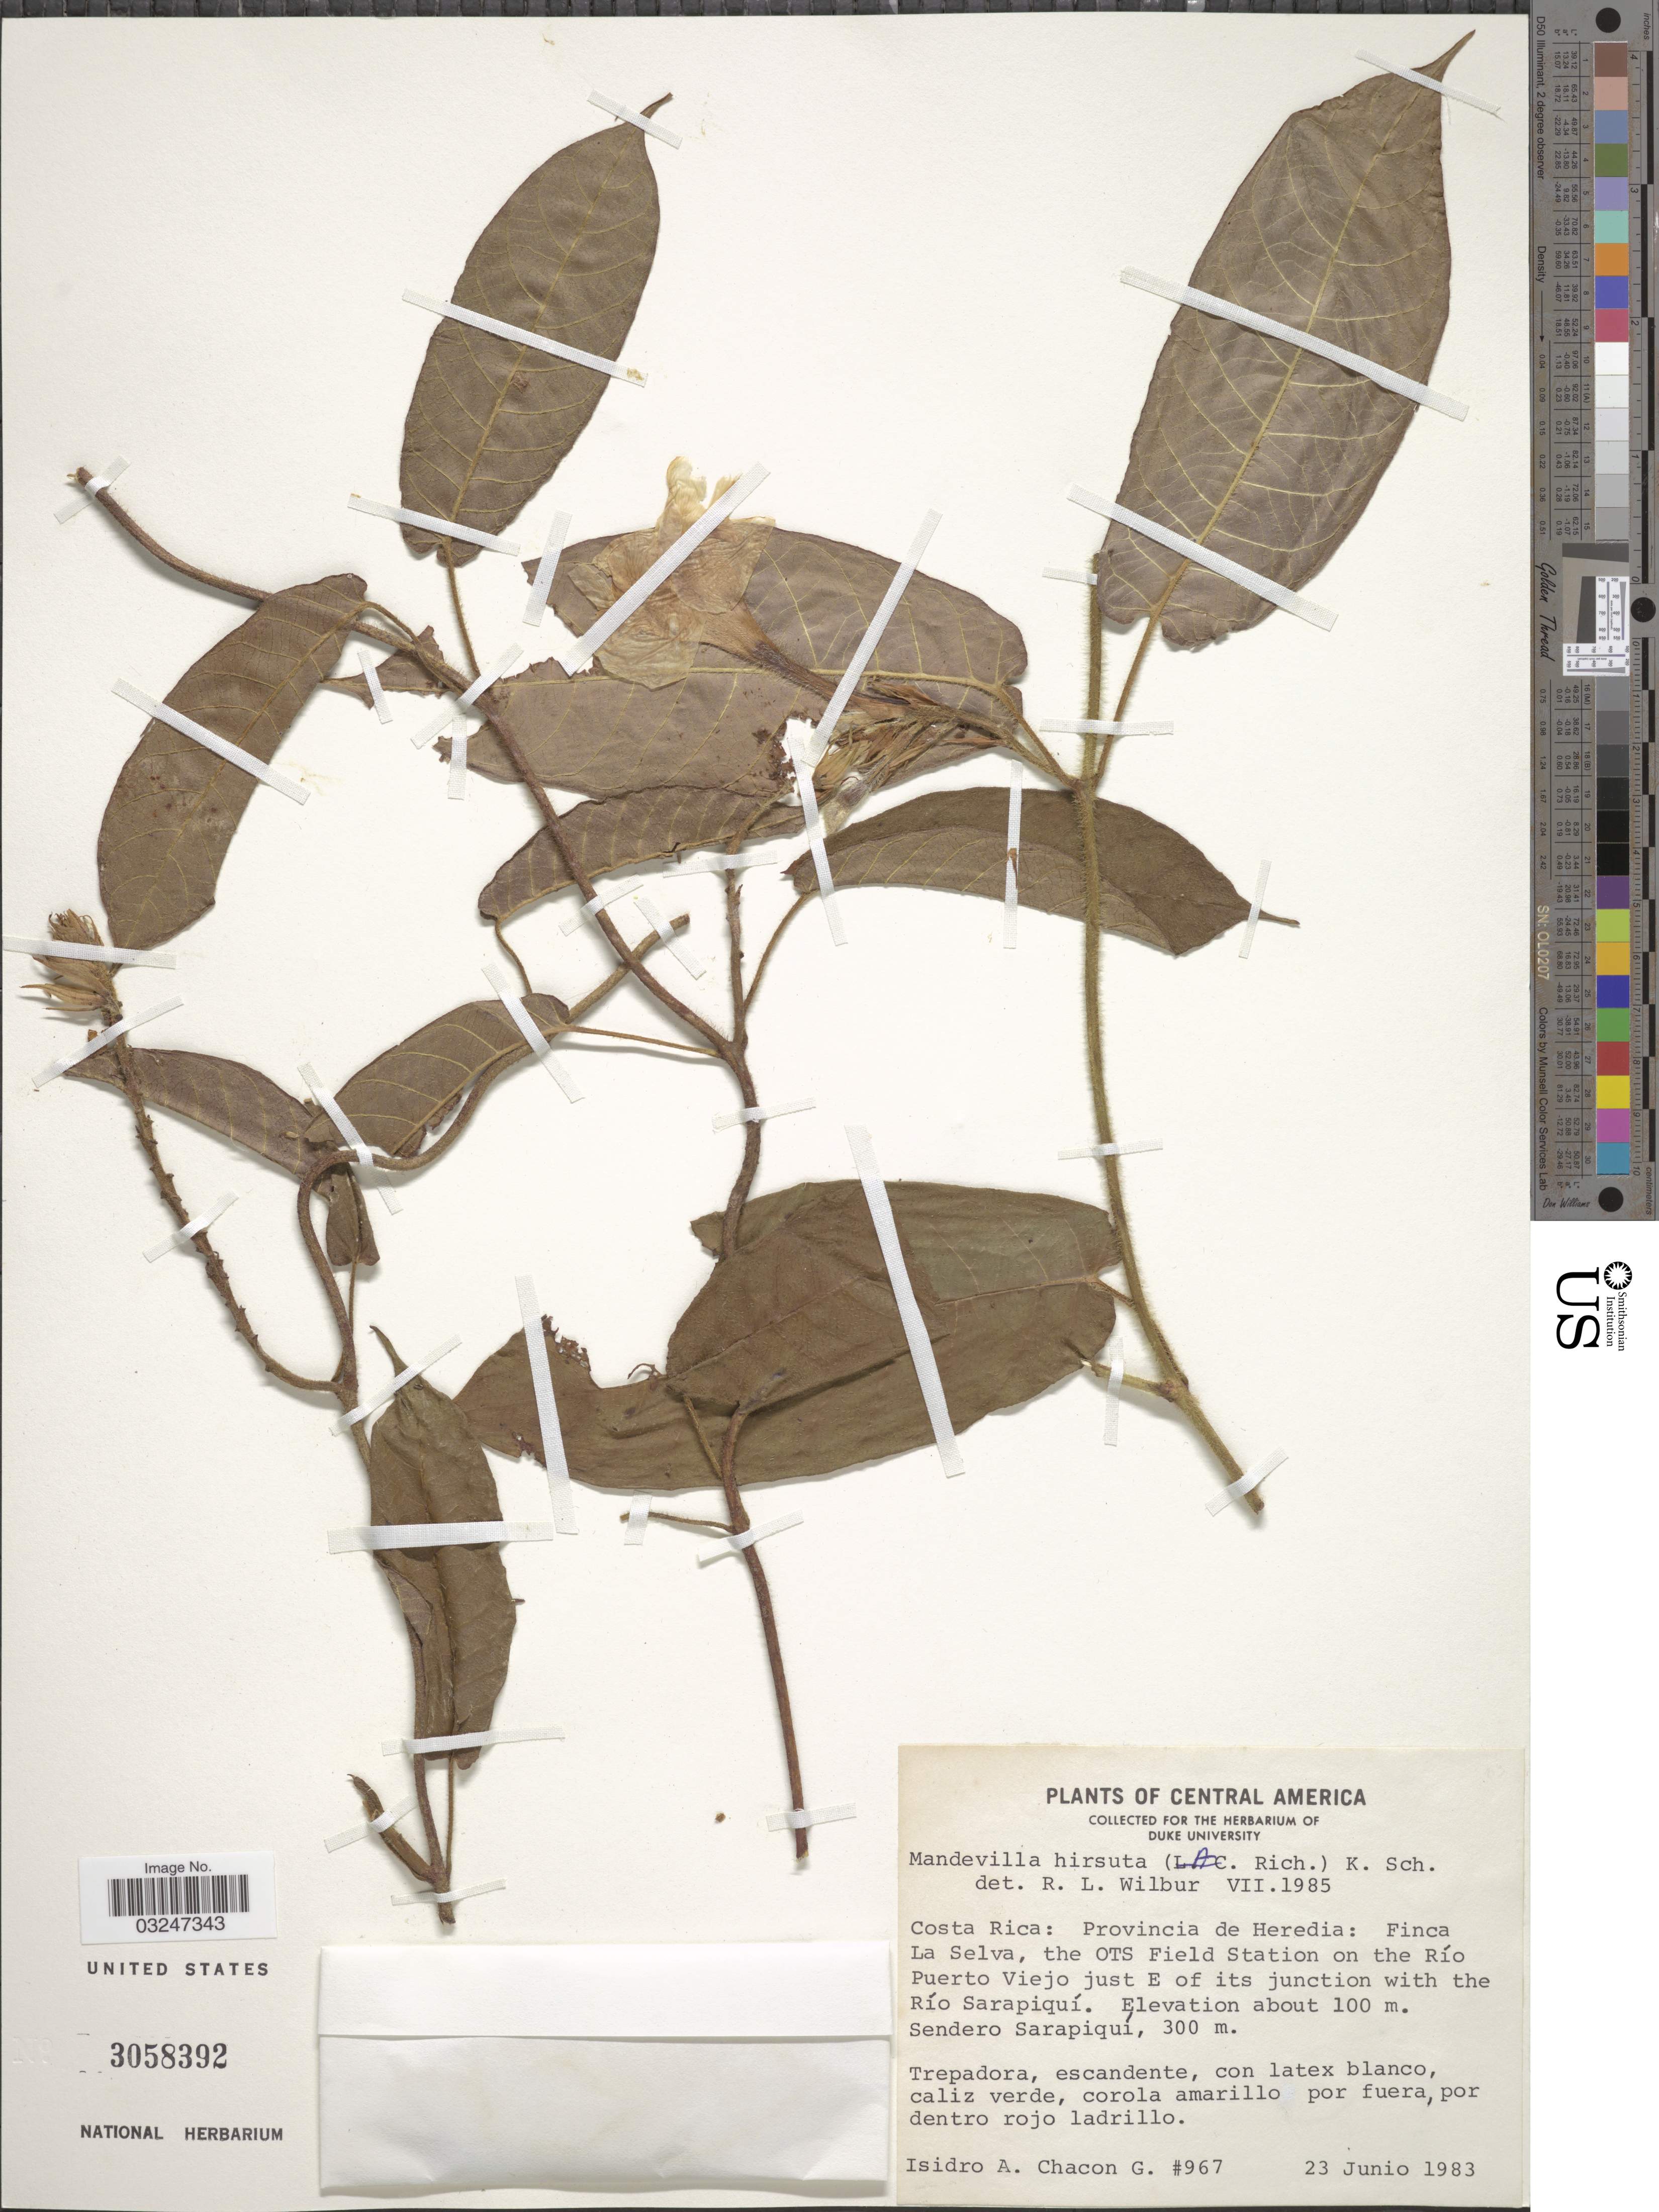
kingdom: Plantae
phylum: Tracheophyta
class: Magnoliopsida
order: Gentianales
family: Apocynaceae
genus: Mandevilla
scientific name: Mandevilla hirsuta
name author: (Rich.) K. Schum.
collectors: I. Chacón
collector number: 967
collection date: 1983-06-23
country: Costa Rica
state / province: Heredia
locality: Provincia de Heredia: Finca La Selva, the OTS Field Station on the Río Puerto Viejo just E of its junction with the Río Sarapiquí. Sendero Sarapiquí.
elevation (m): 100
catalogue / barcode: US 3058392